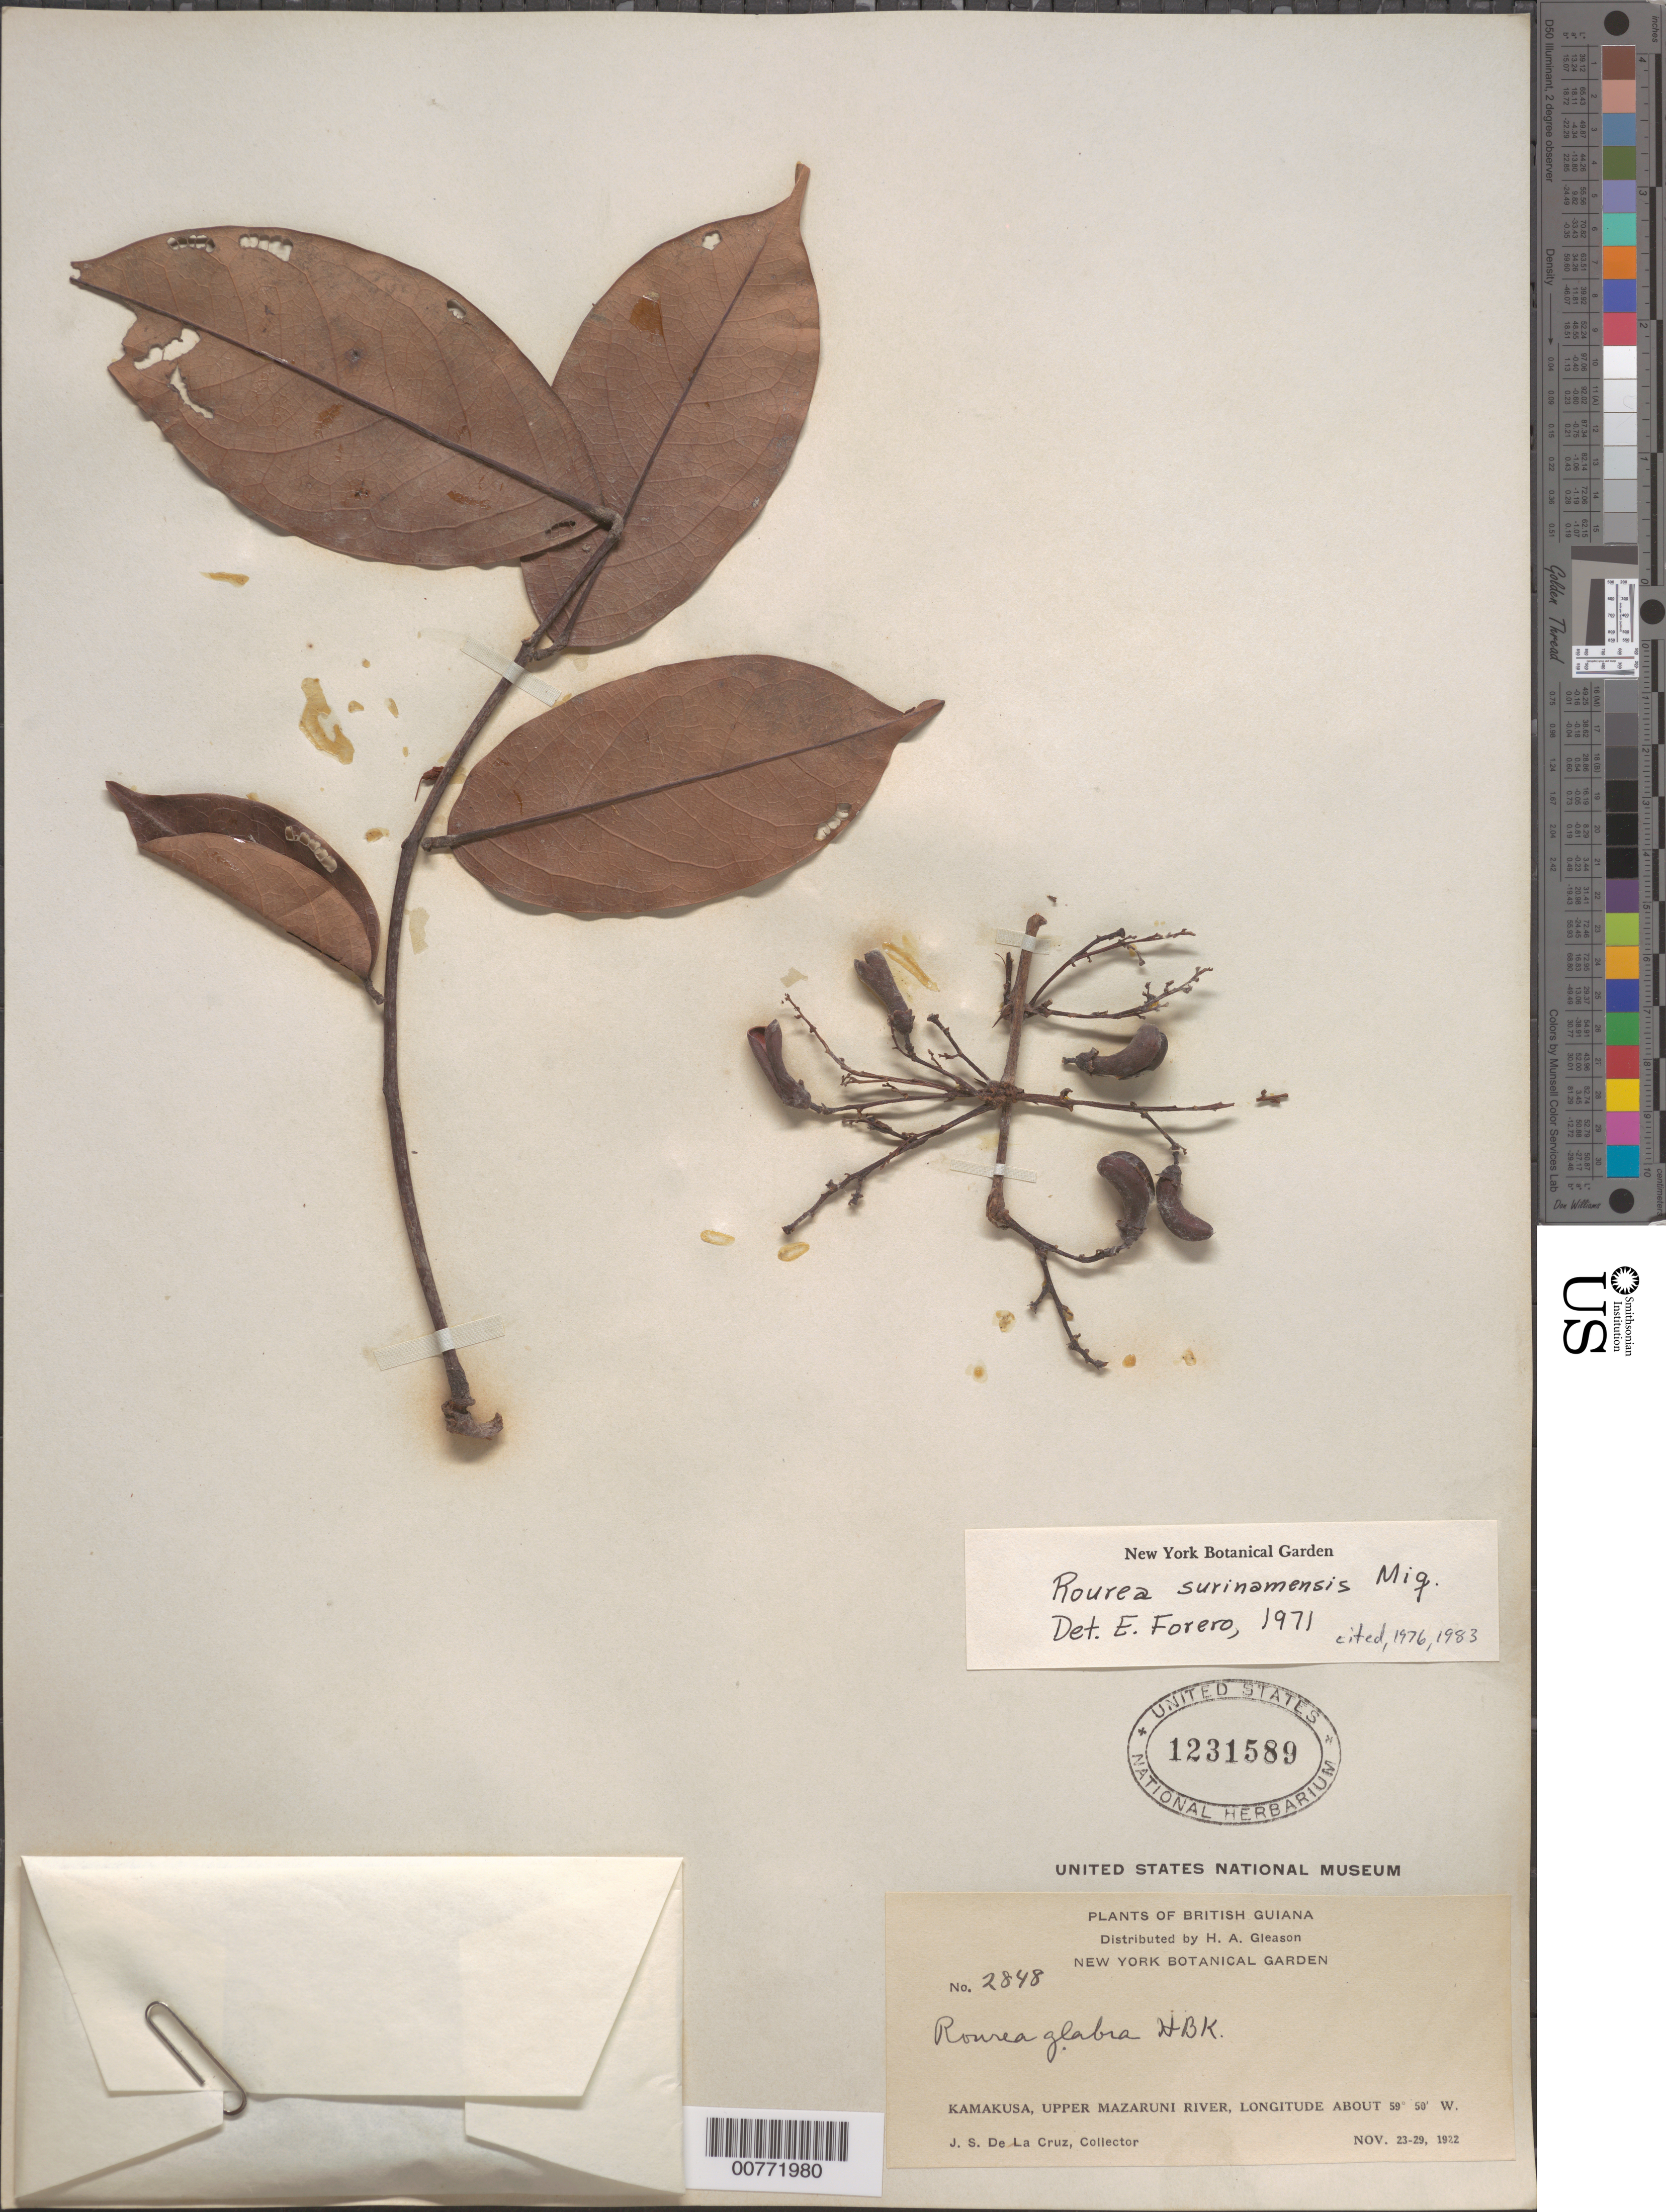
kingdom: Plantae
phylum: Tracheophyta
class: Magnoliopsida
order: Oxalidales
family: Connaraceae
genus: Rourea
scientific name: Rourea surinamensis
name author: Miq.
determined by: Forero, E.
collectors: J. S. de la Cruz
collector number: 2848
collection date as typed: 23-Nov-22 to 29-Nov-22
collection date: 1922-11-23/1922-11-29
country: Guyana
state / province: Cuyuni-Mazaruni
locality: Kamakusa, Upper Mazaruni R.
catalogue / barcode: US 1231589